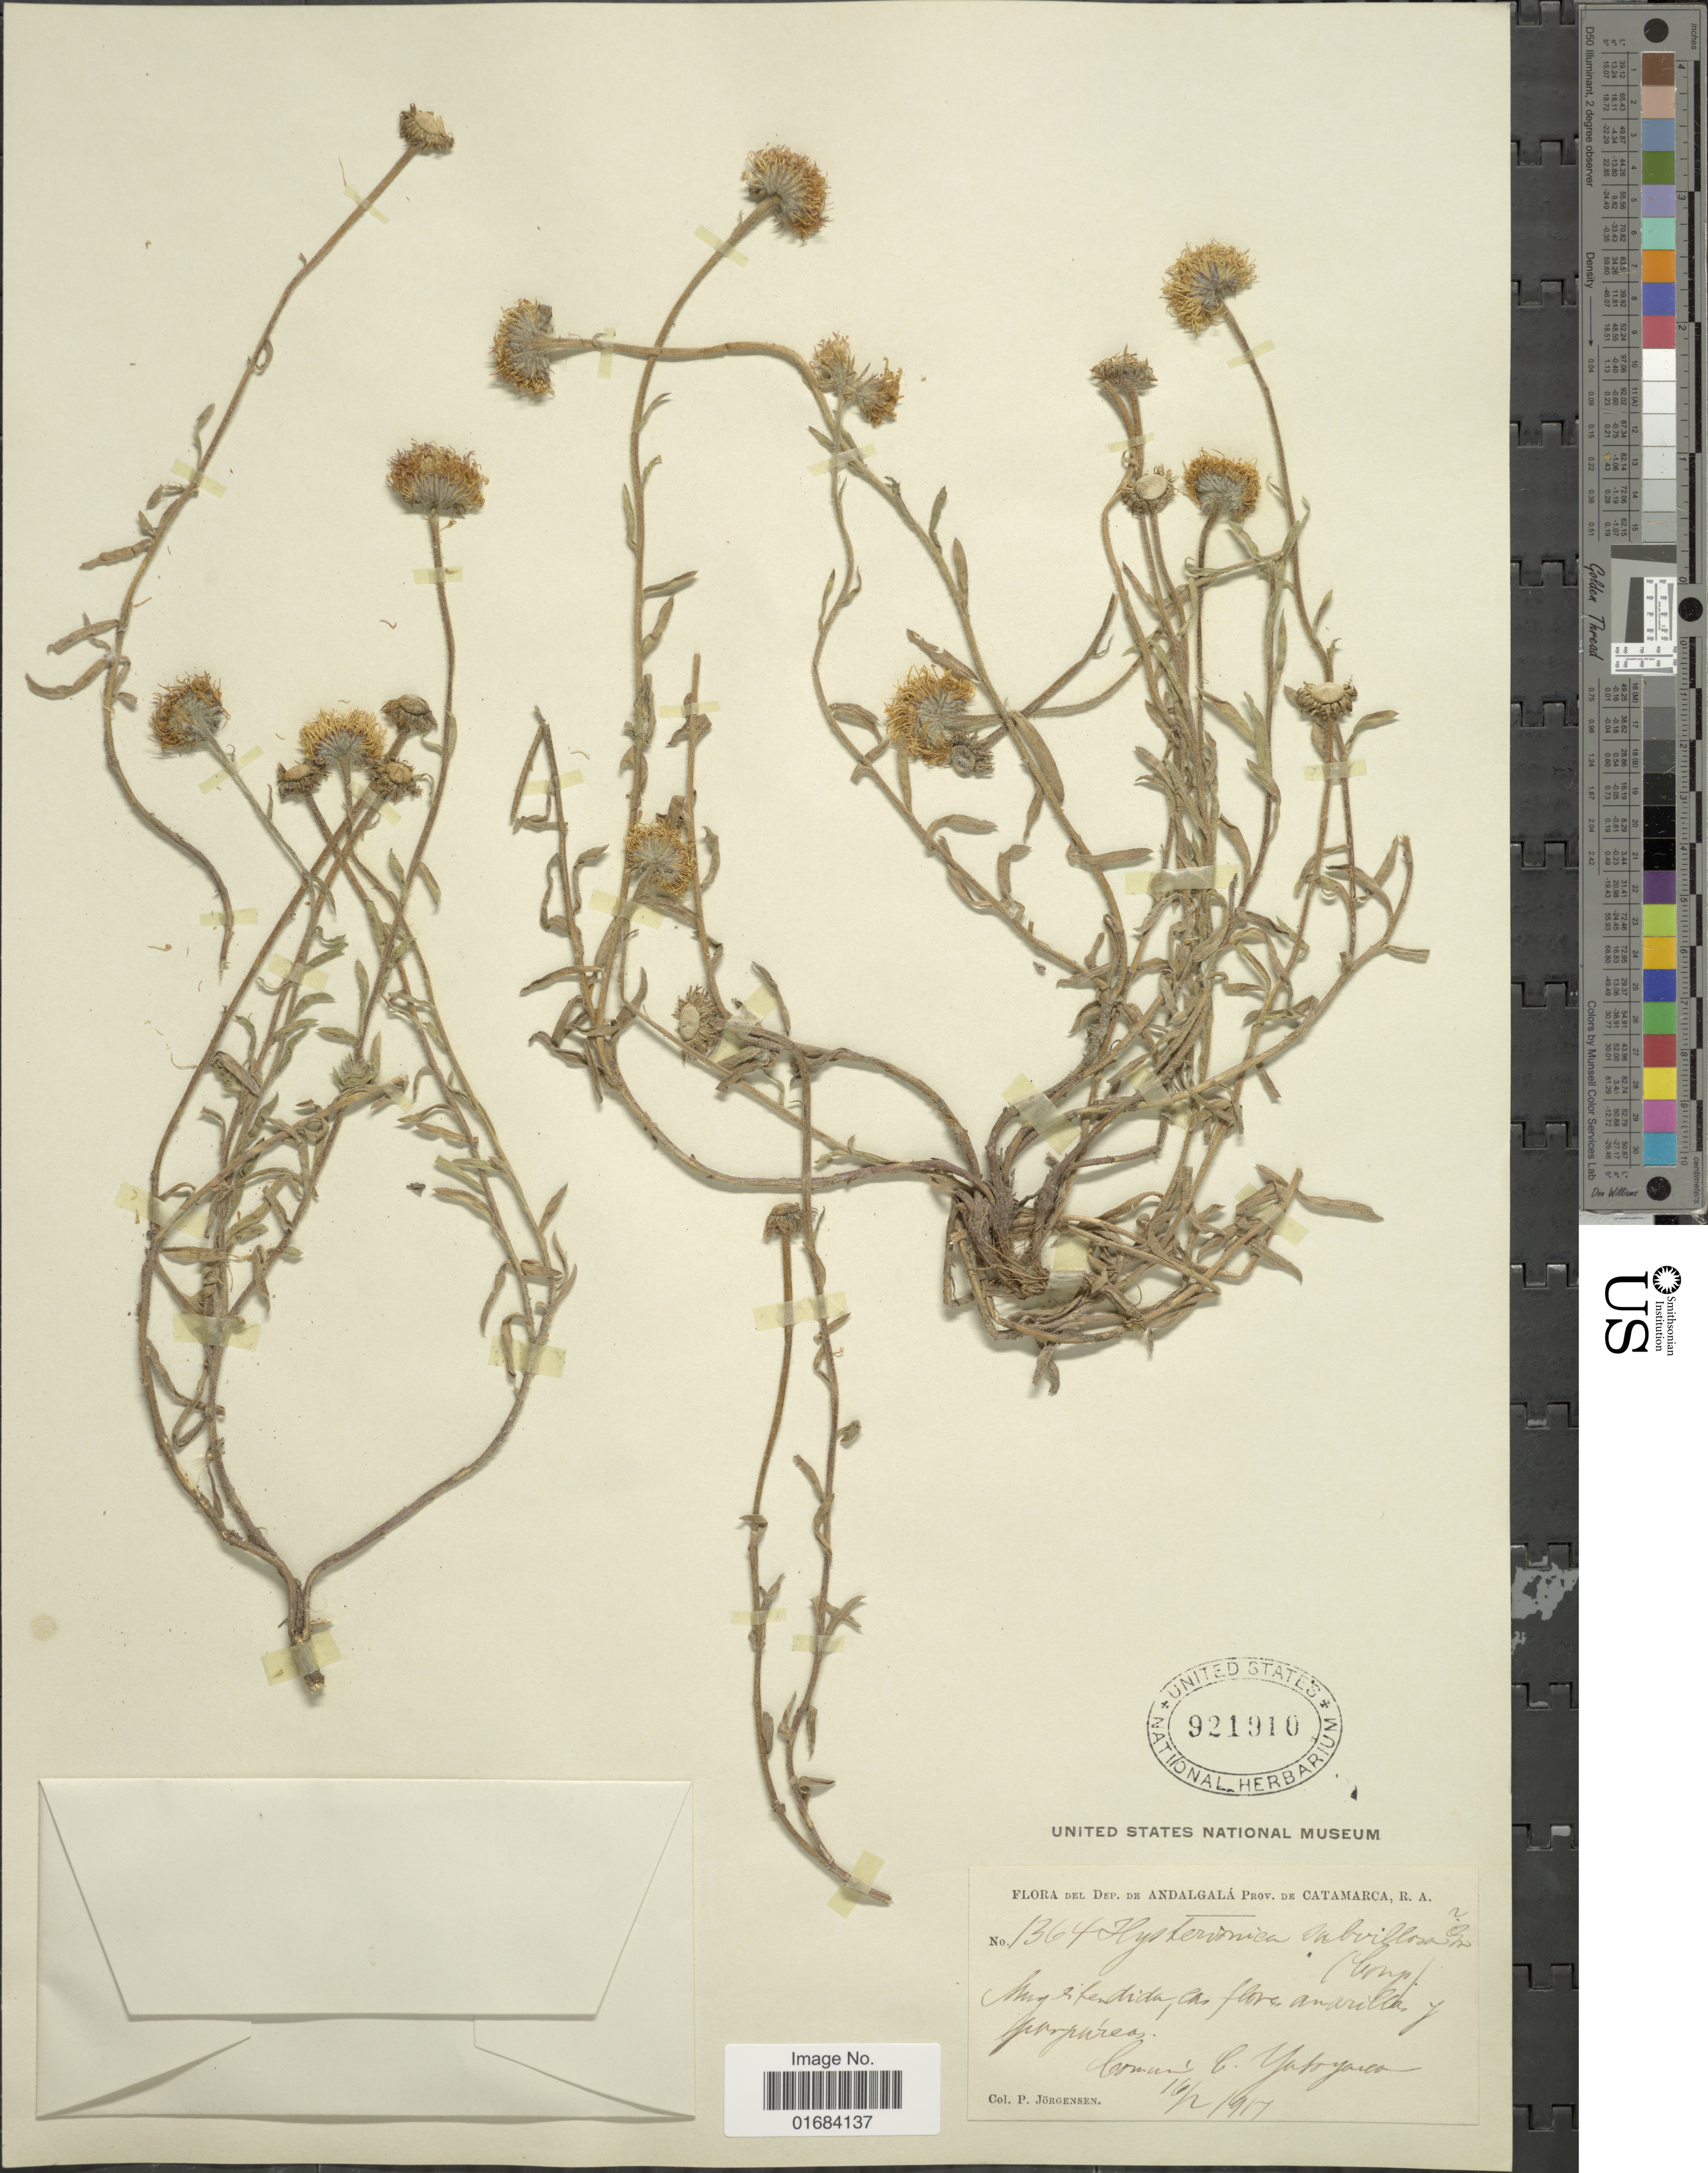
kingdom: Plantae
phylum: Tracheophyta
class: Magnoliopsida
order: Asterales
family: Asteraceae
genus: Hysterionica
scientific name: Hysterionica subvillosa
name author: Griseb.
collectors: P. Jörgensen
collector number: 1364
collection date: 1917-02-16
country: Argentina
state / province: Catamarca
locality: Dep. de Andalgalá, R. A., Commune b. Yatoyaca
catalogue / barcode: US 921910